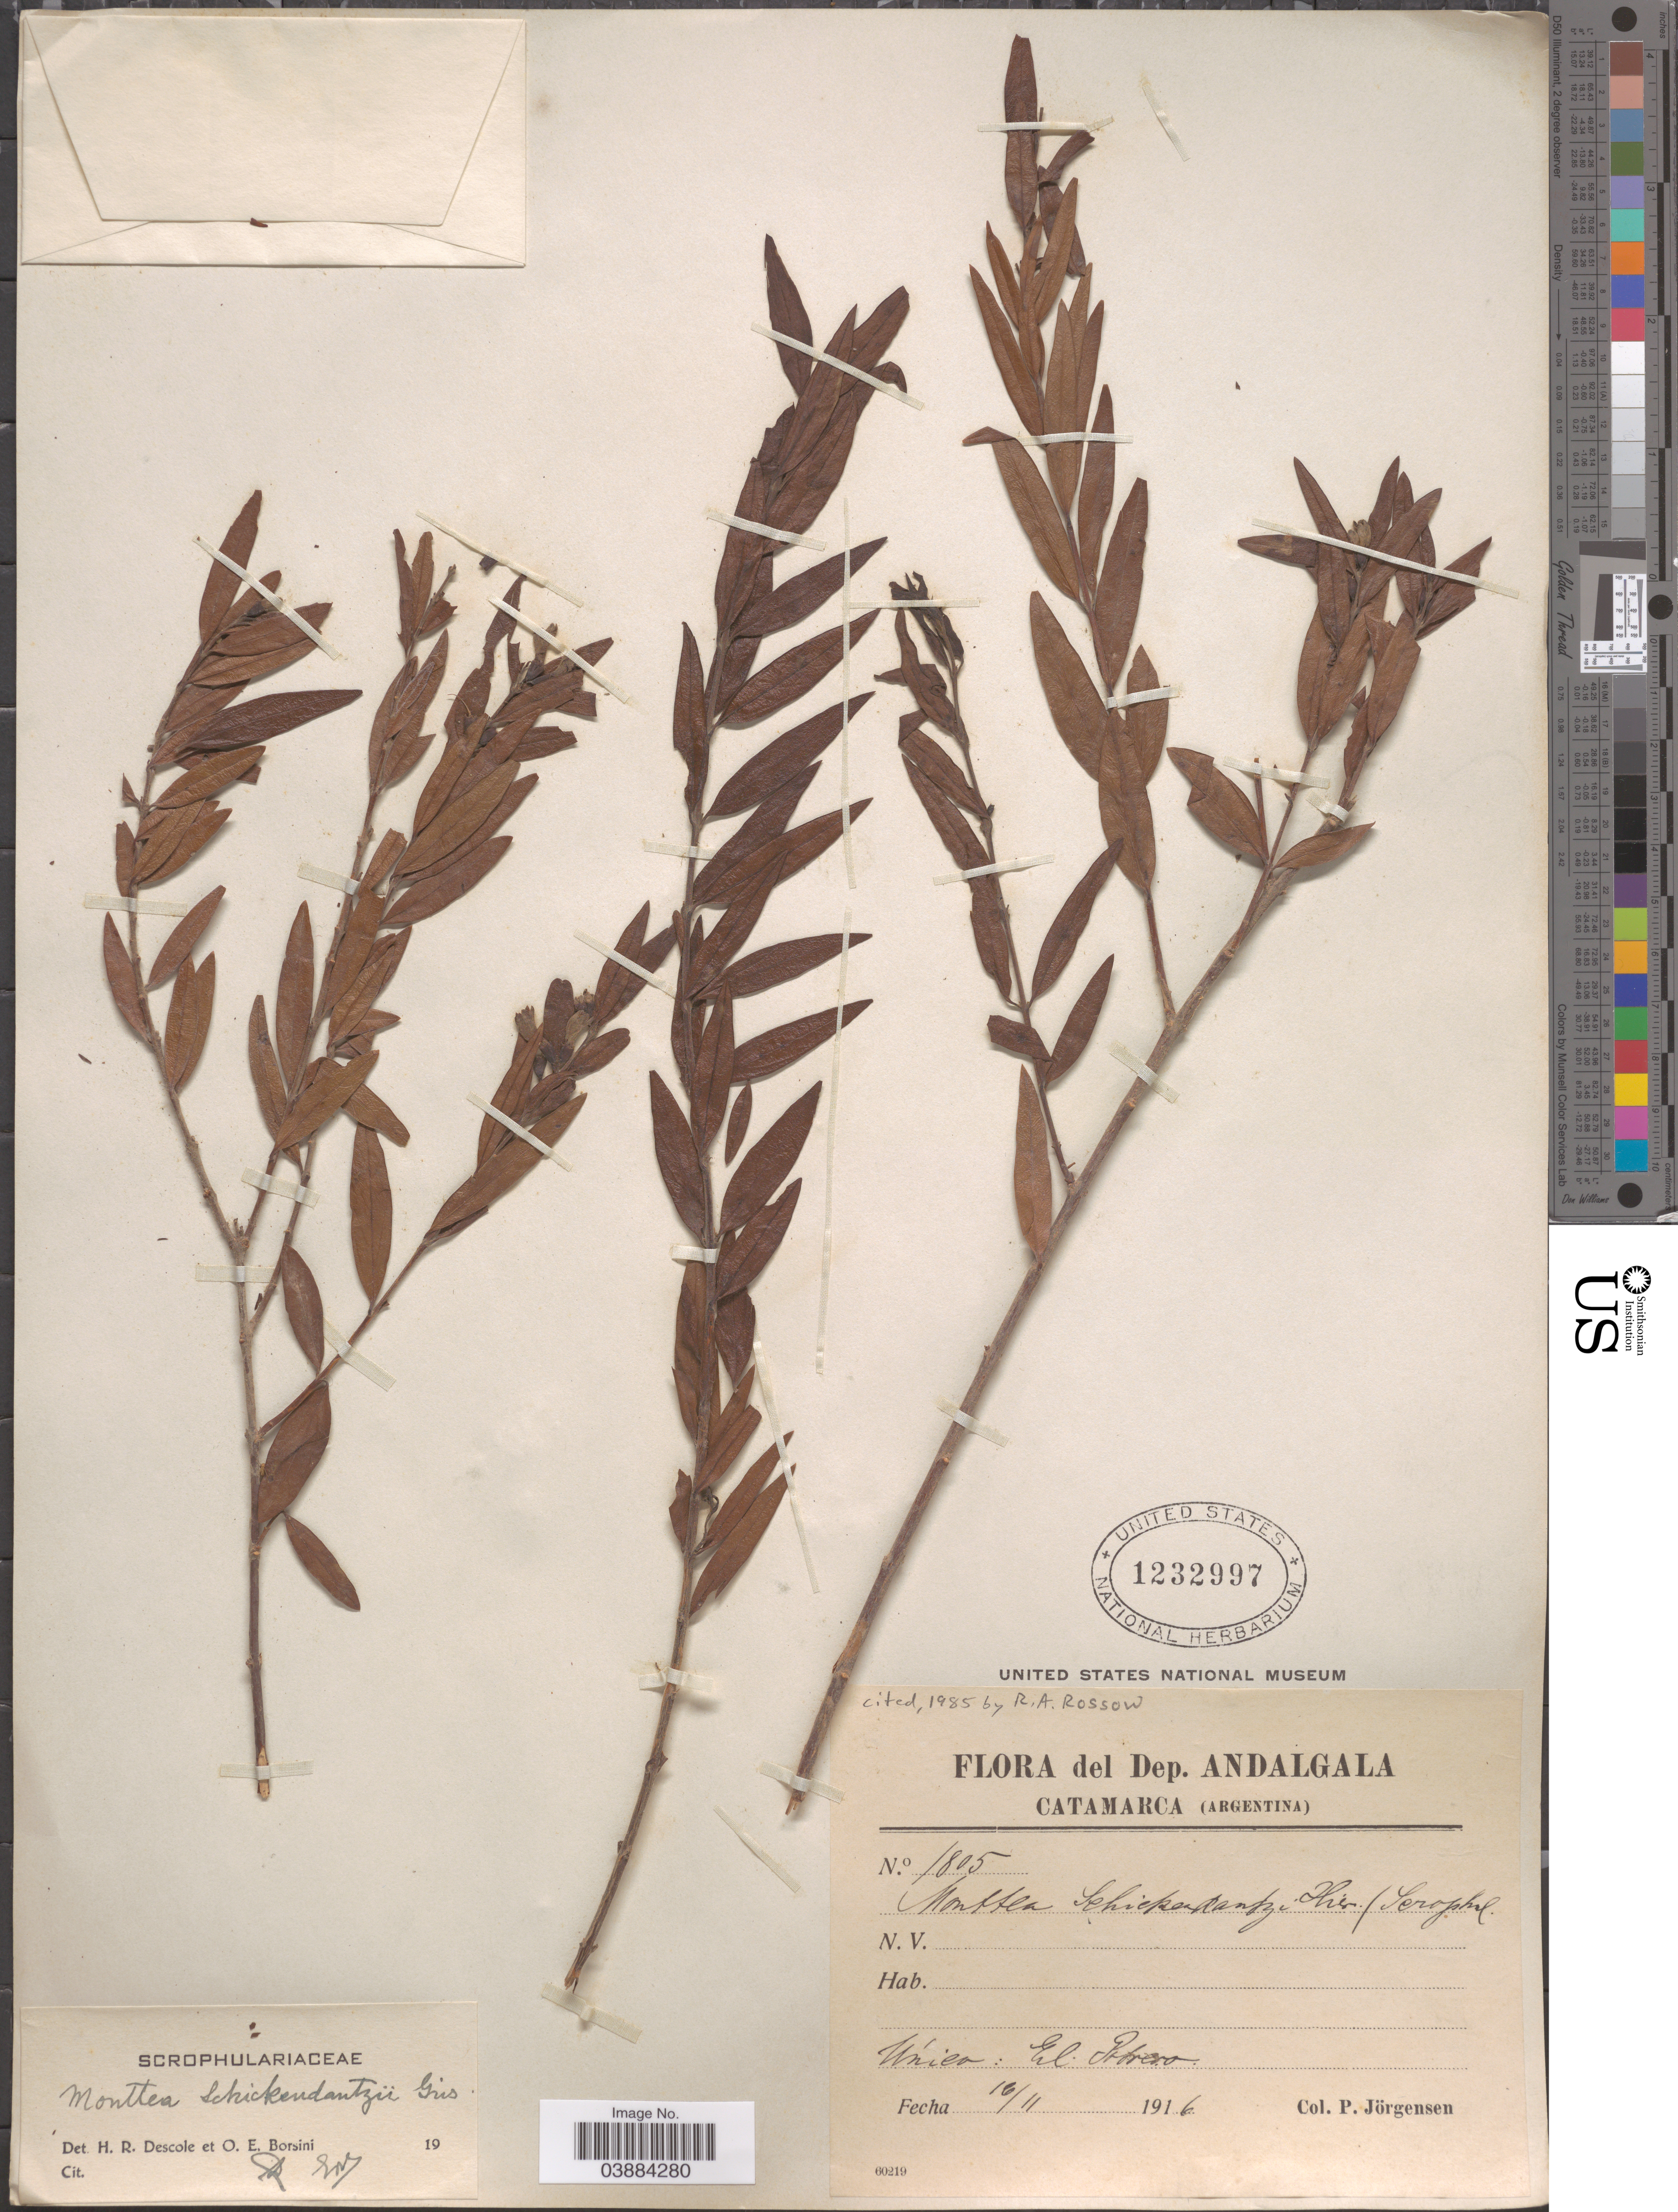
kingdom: Plantae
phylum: Tracheophyta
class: Magnoliopsida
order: Lamiales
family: Plantaginaceae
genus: Monttea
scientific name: Monttea schickendantzii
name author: Griseb.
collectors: P. Jörgensen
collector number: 1805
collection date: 1916-11-16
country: Argentina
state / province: Catamarca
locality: Dep. Andalgala. Unica: El Potrero.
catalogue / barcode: US 1232997